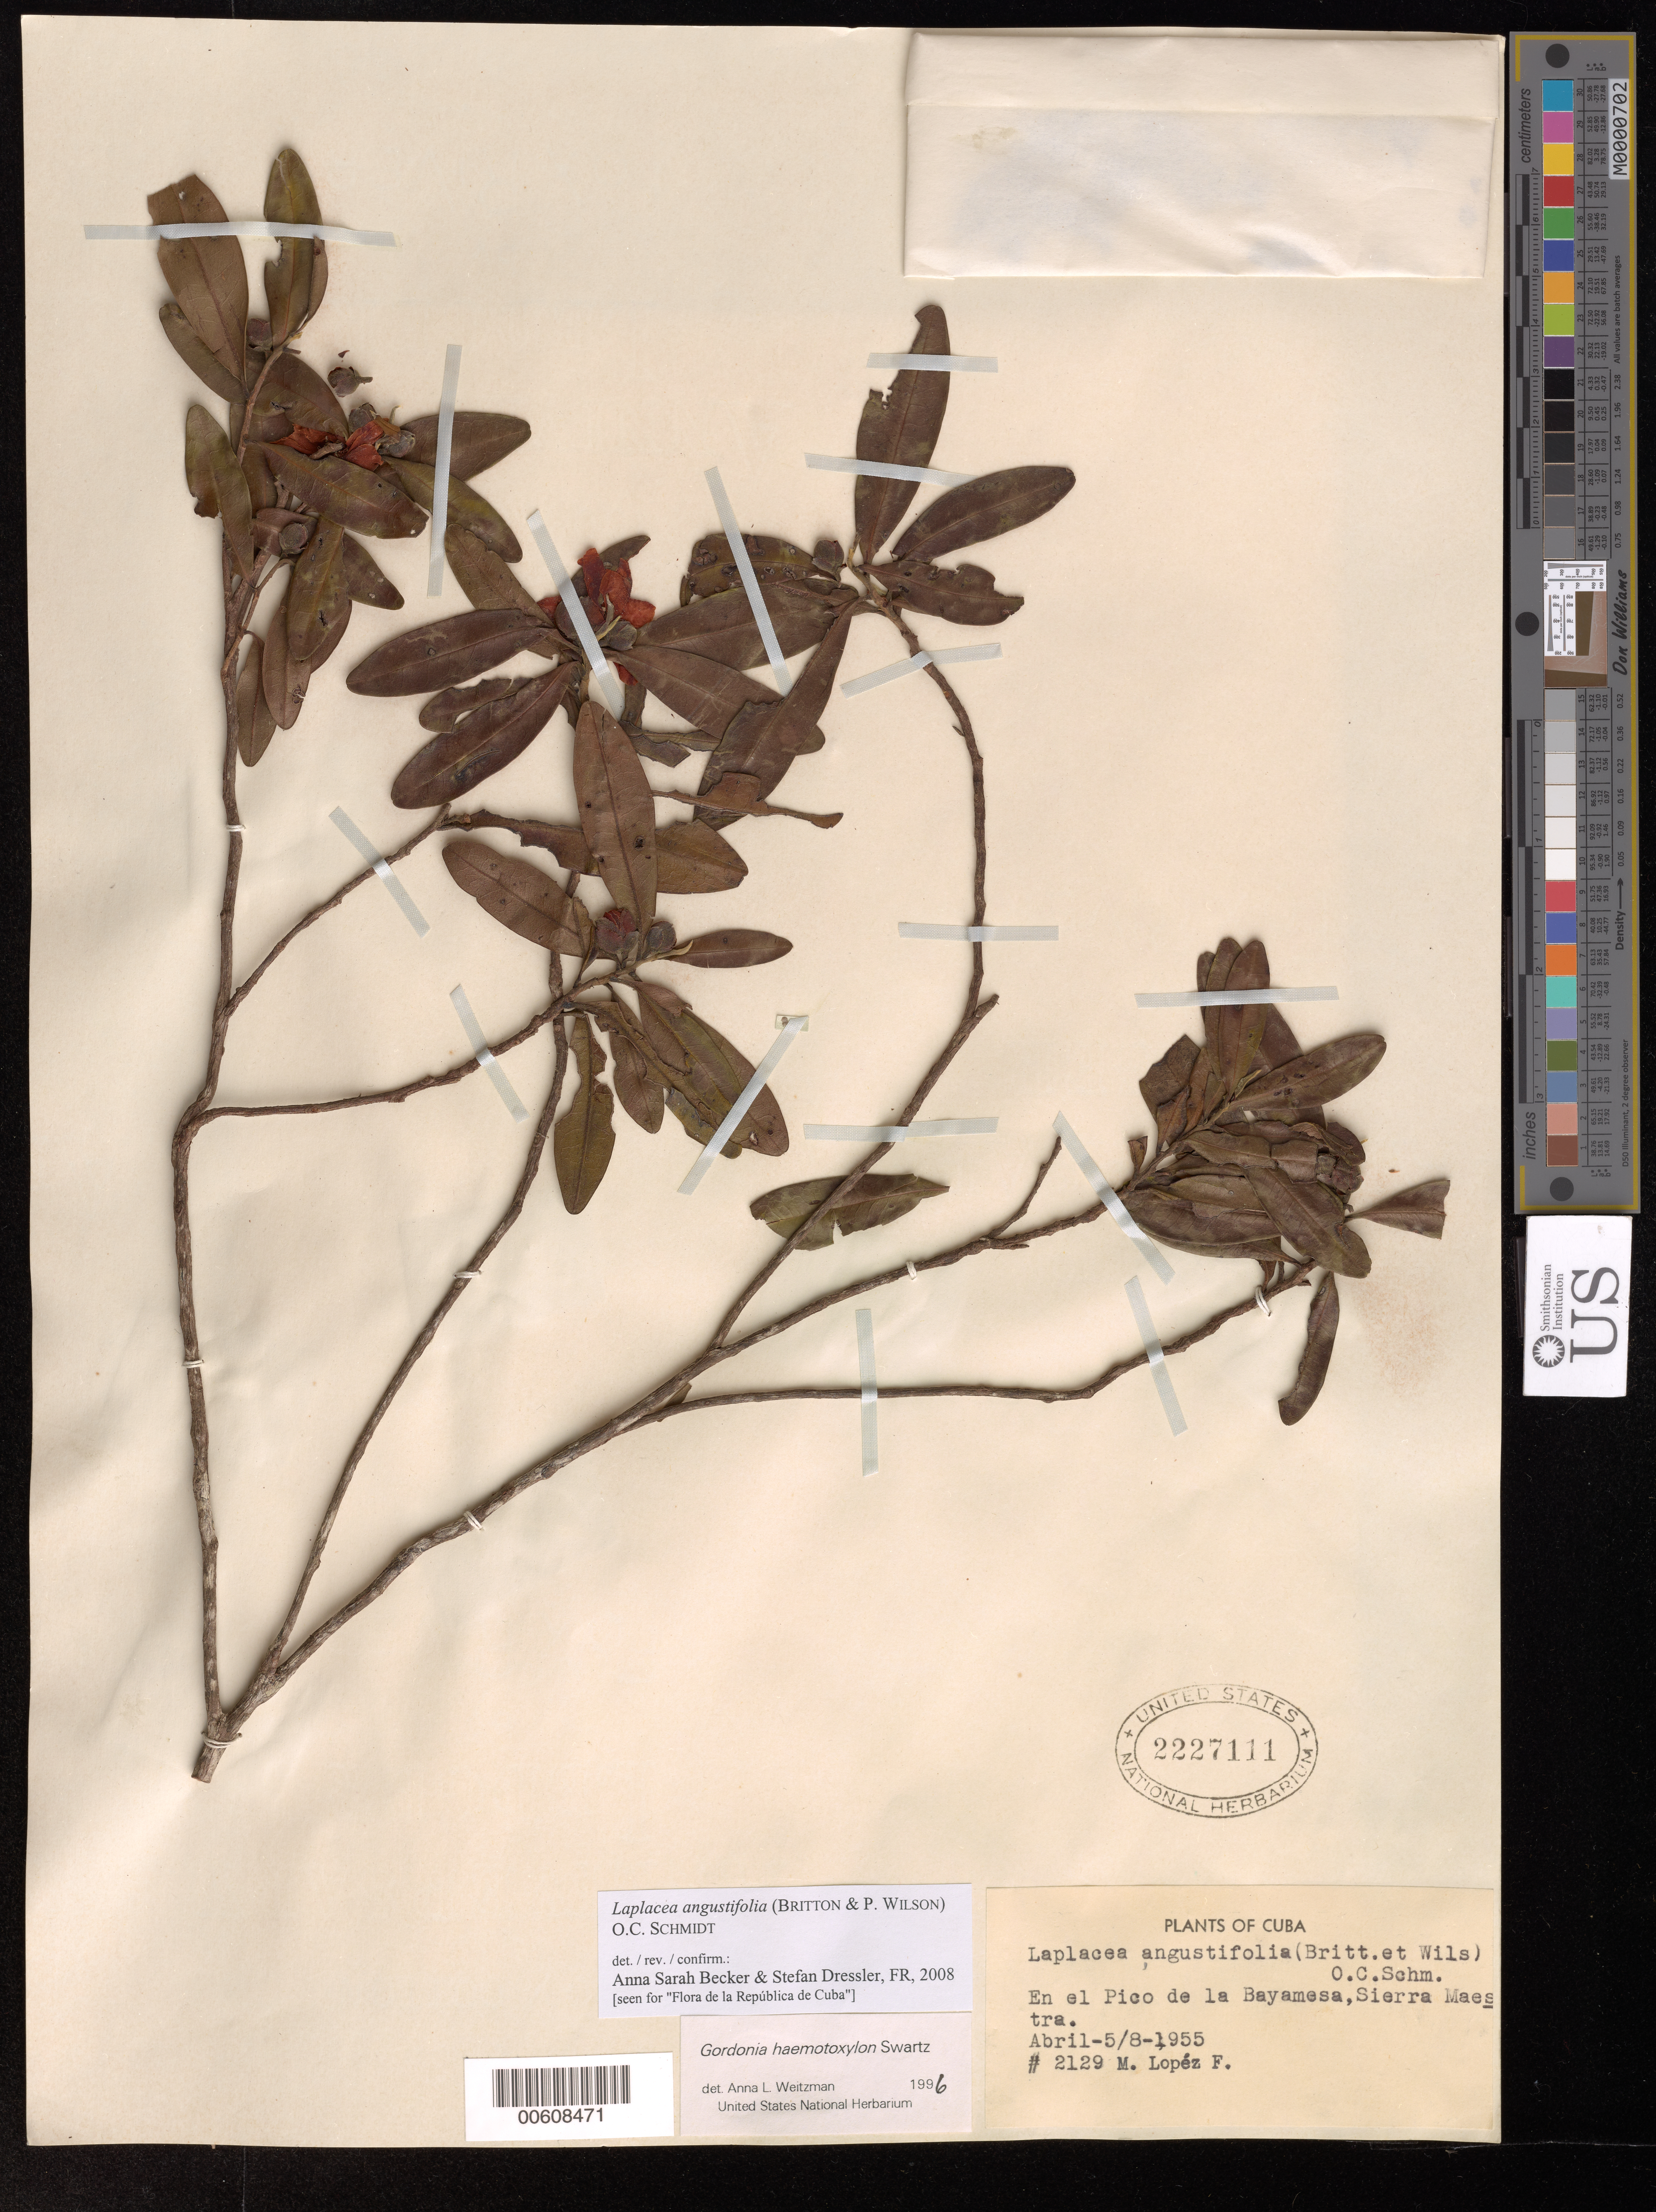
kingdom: Plantae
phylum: Tracheophyta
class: Magnoliopsida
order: Ericales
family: Theaceae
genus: Laplacea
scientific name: Laplacea angustifolia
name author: (Britton & P. Wilson) O.C. Schmidt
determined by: Becker, Anna S.; Dressler, S.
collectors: M. Lopéz-F.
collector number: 2129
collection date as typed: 5 Apr 1955 to 8 Apr 1955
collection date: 1955-04-05/1955-04-08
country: Cuba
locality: En el Pico de la Bayamesa, Sierra Maestra.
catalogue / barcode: US 2227111